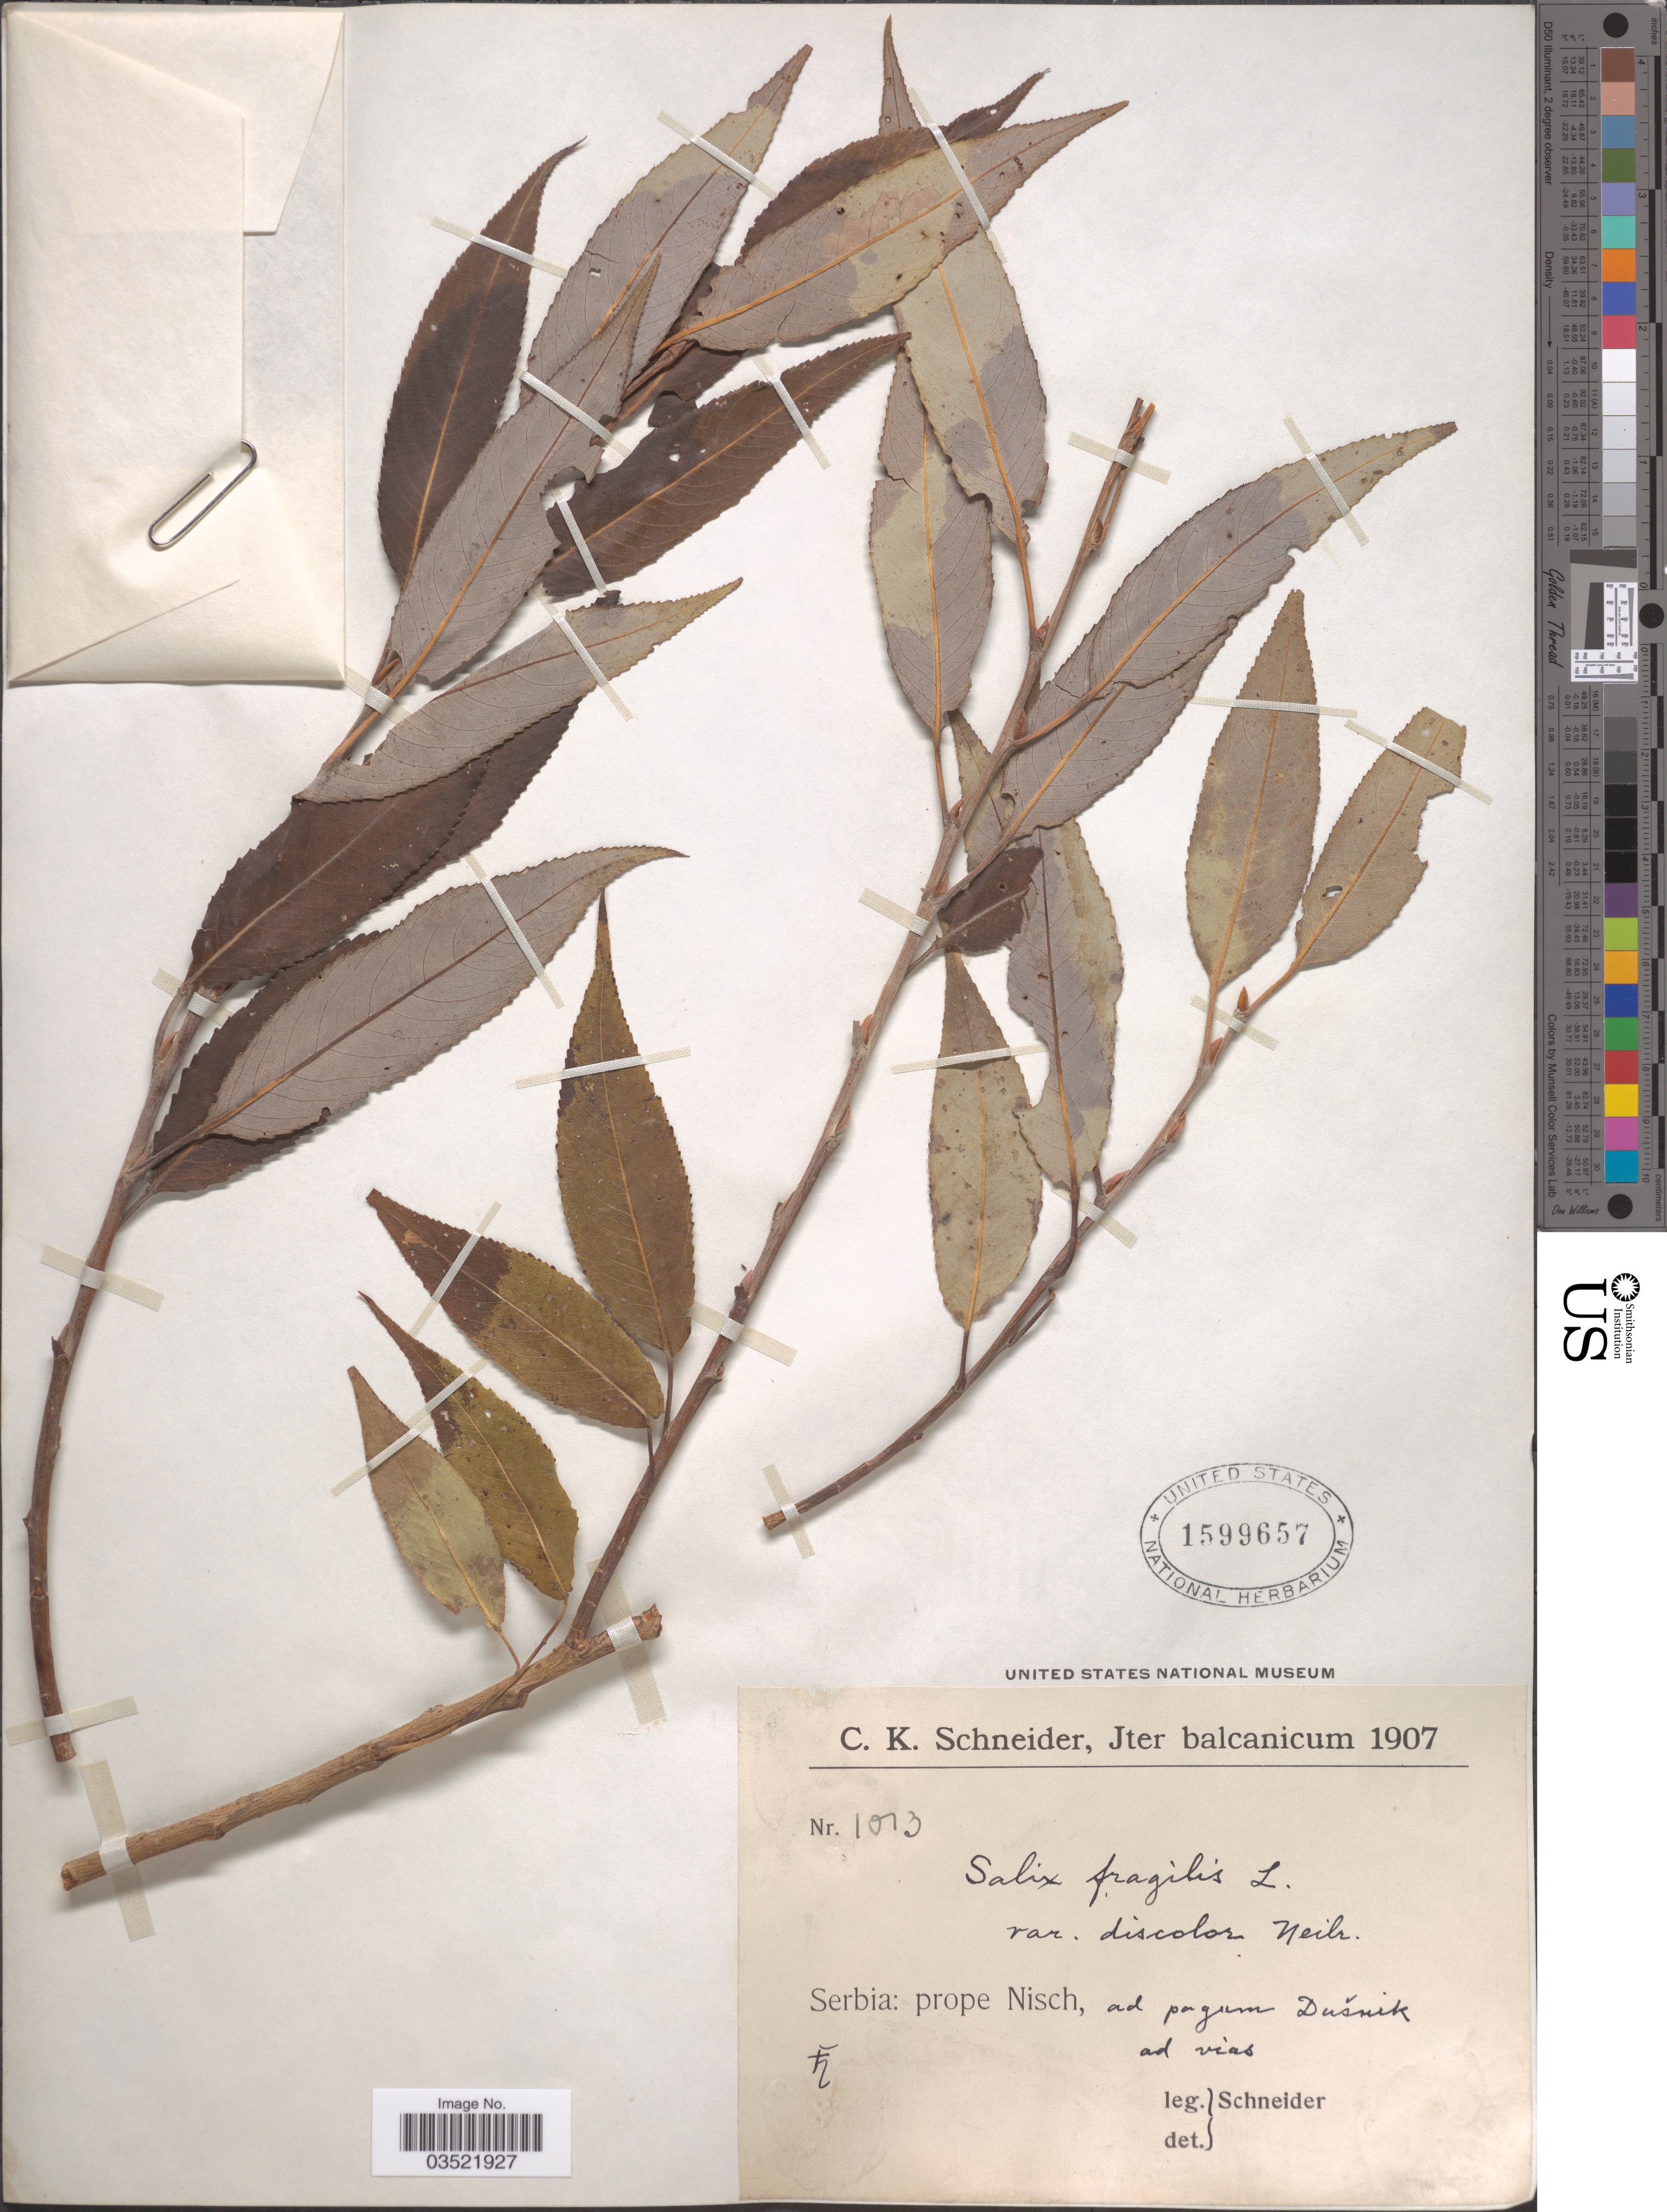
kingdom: Plantae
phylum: Tracheophyta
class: Magnoliopsida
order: Malpighiales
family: Salicaceae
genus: Salix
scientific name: Salix fragilis var. discolor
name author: Andersson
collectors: C. K. Schneider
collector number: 1013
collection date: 1907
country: Serbia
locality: Balcanicum. Serbia: prope Nisch, ad pagum Dušnik ad vias.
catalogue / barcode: US 1599657